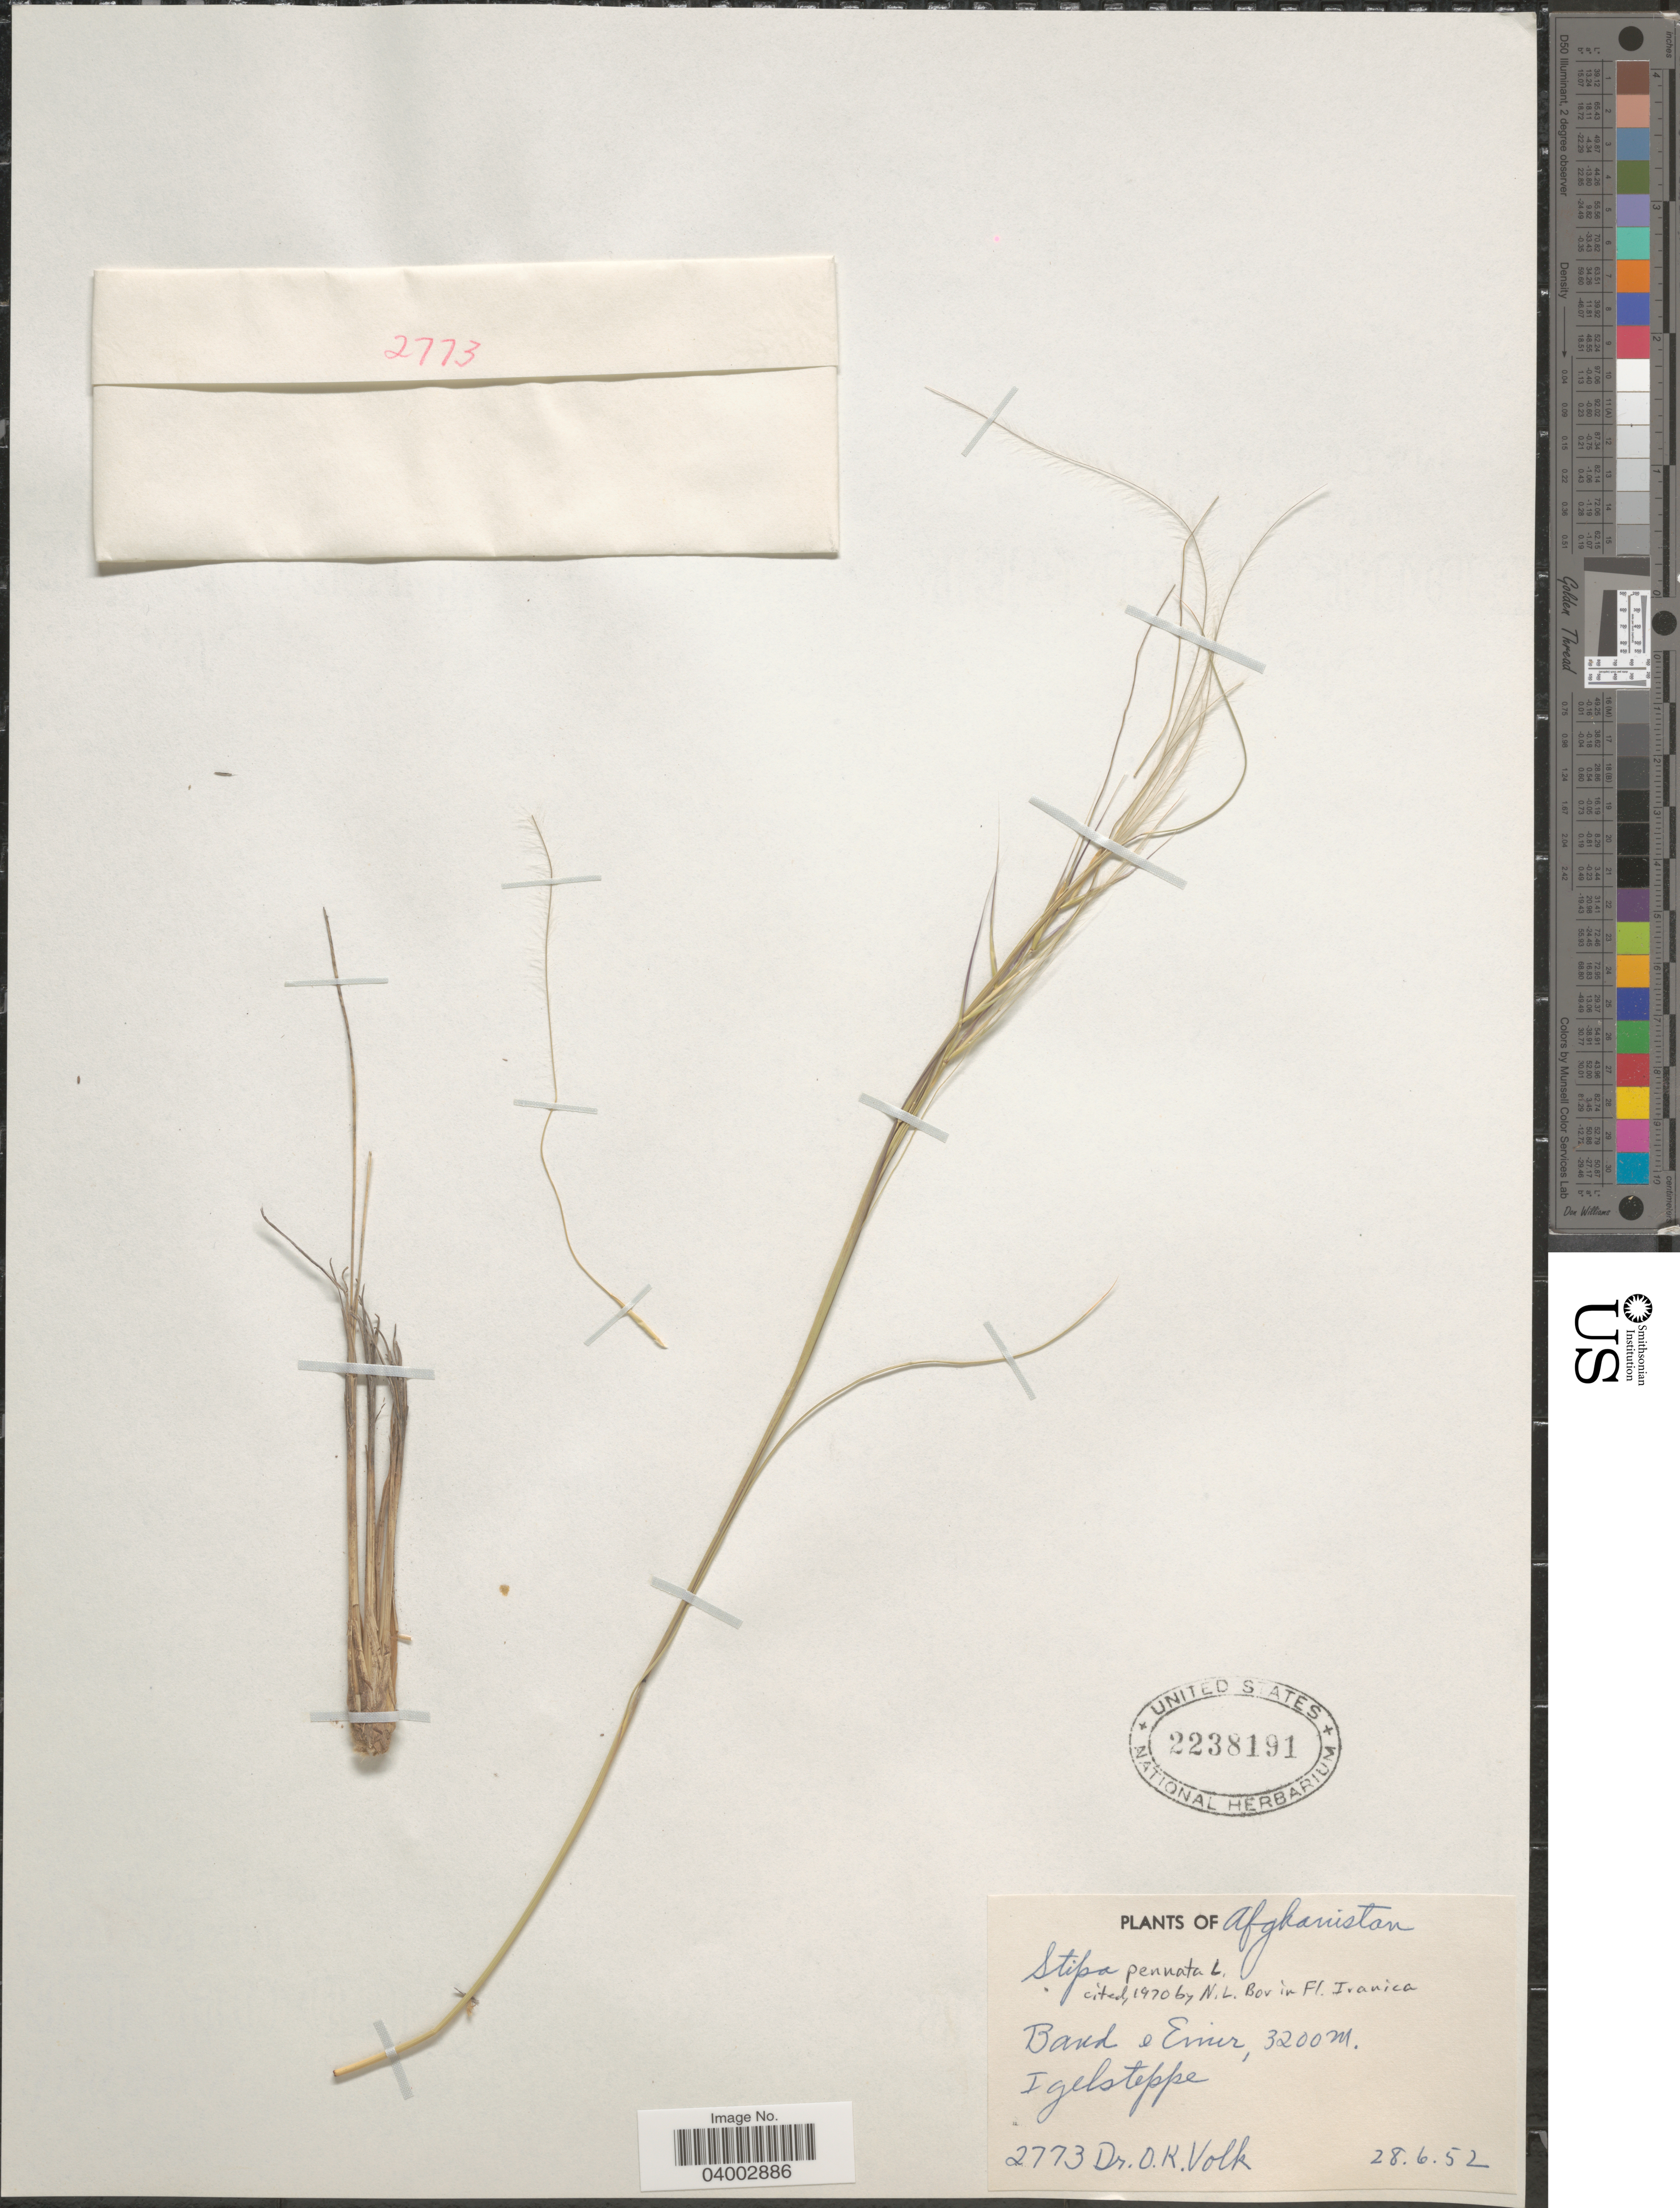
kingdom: Plantae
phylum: Tracheophyta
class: Liliopsida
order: Poales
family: Poaceae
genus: Stipa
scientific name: Stipa pennata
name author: L.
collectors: O. Volk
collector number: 2773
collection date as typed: Transcribed d/m/y: 28/6/52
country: Afghanistan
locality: Band e Emir. Igelsteppe [unsure placement].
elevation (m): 3200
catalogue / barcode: US 2238191